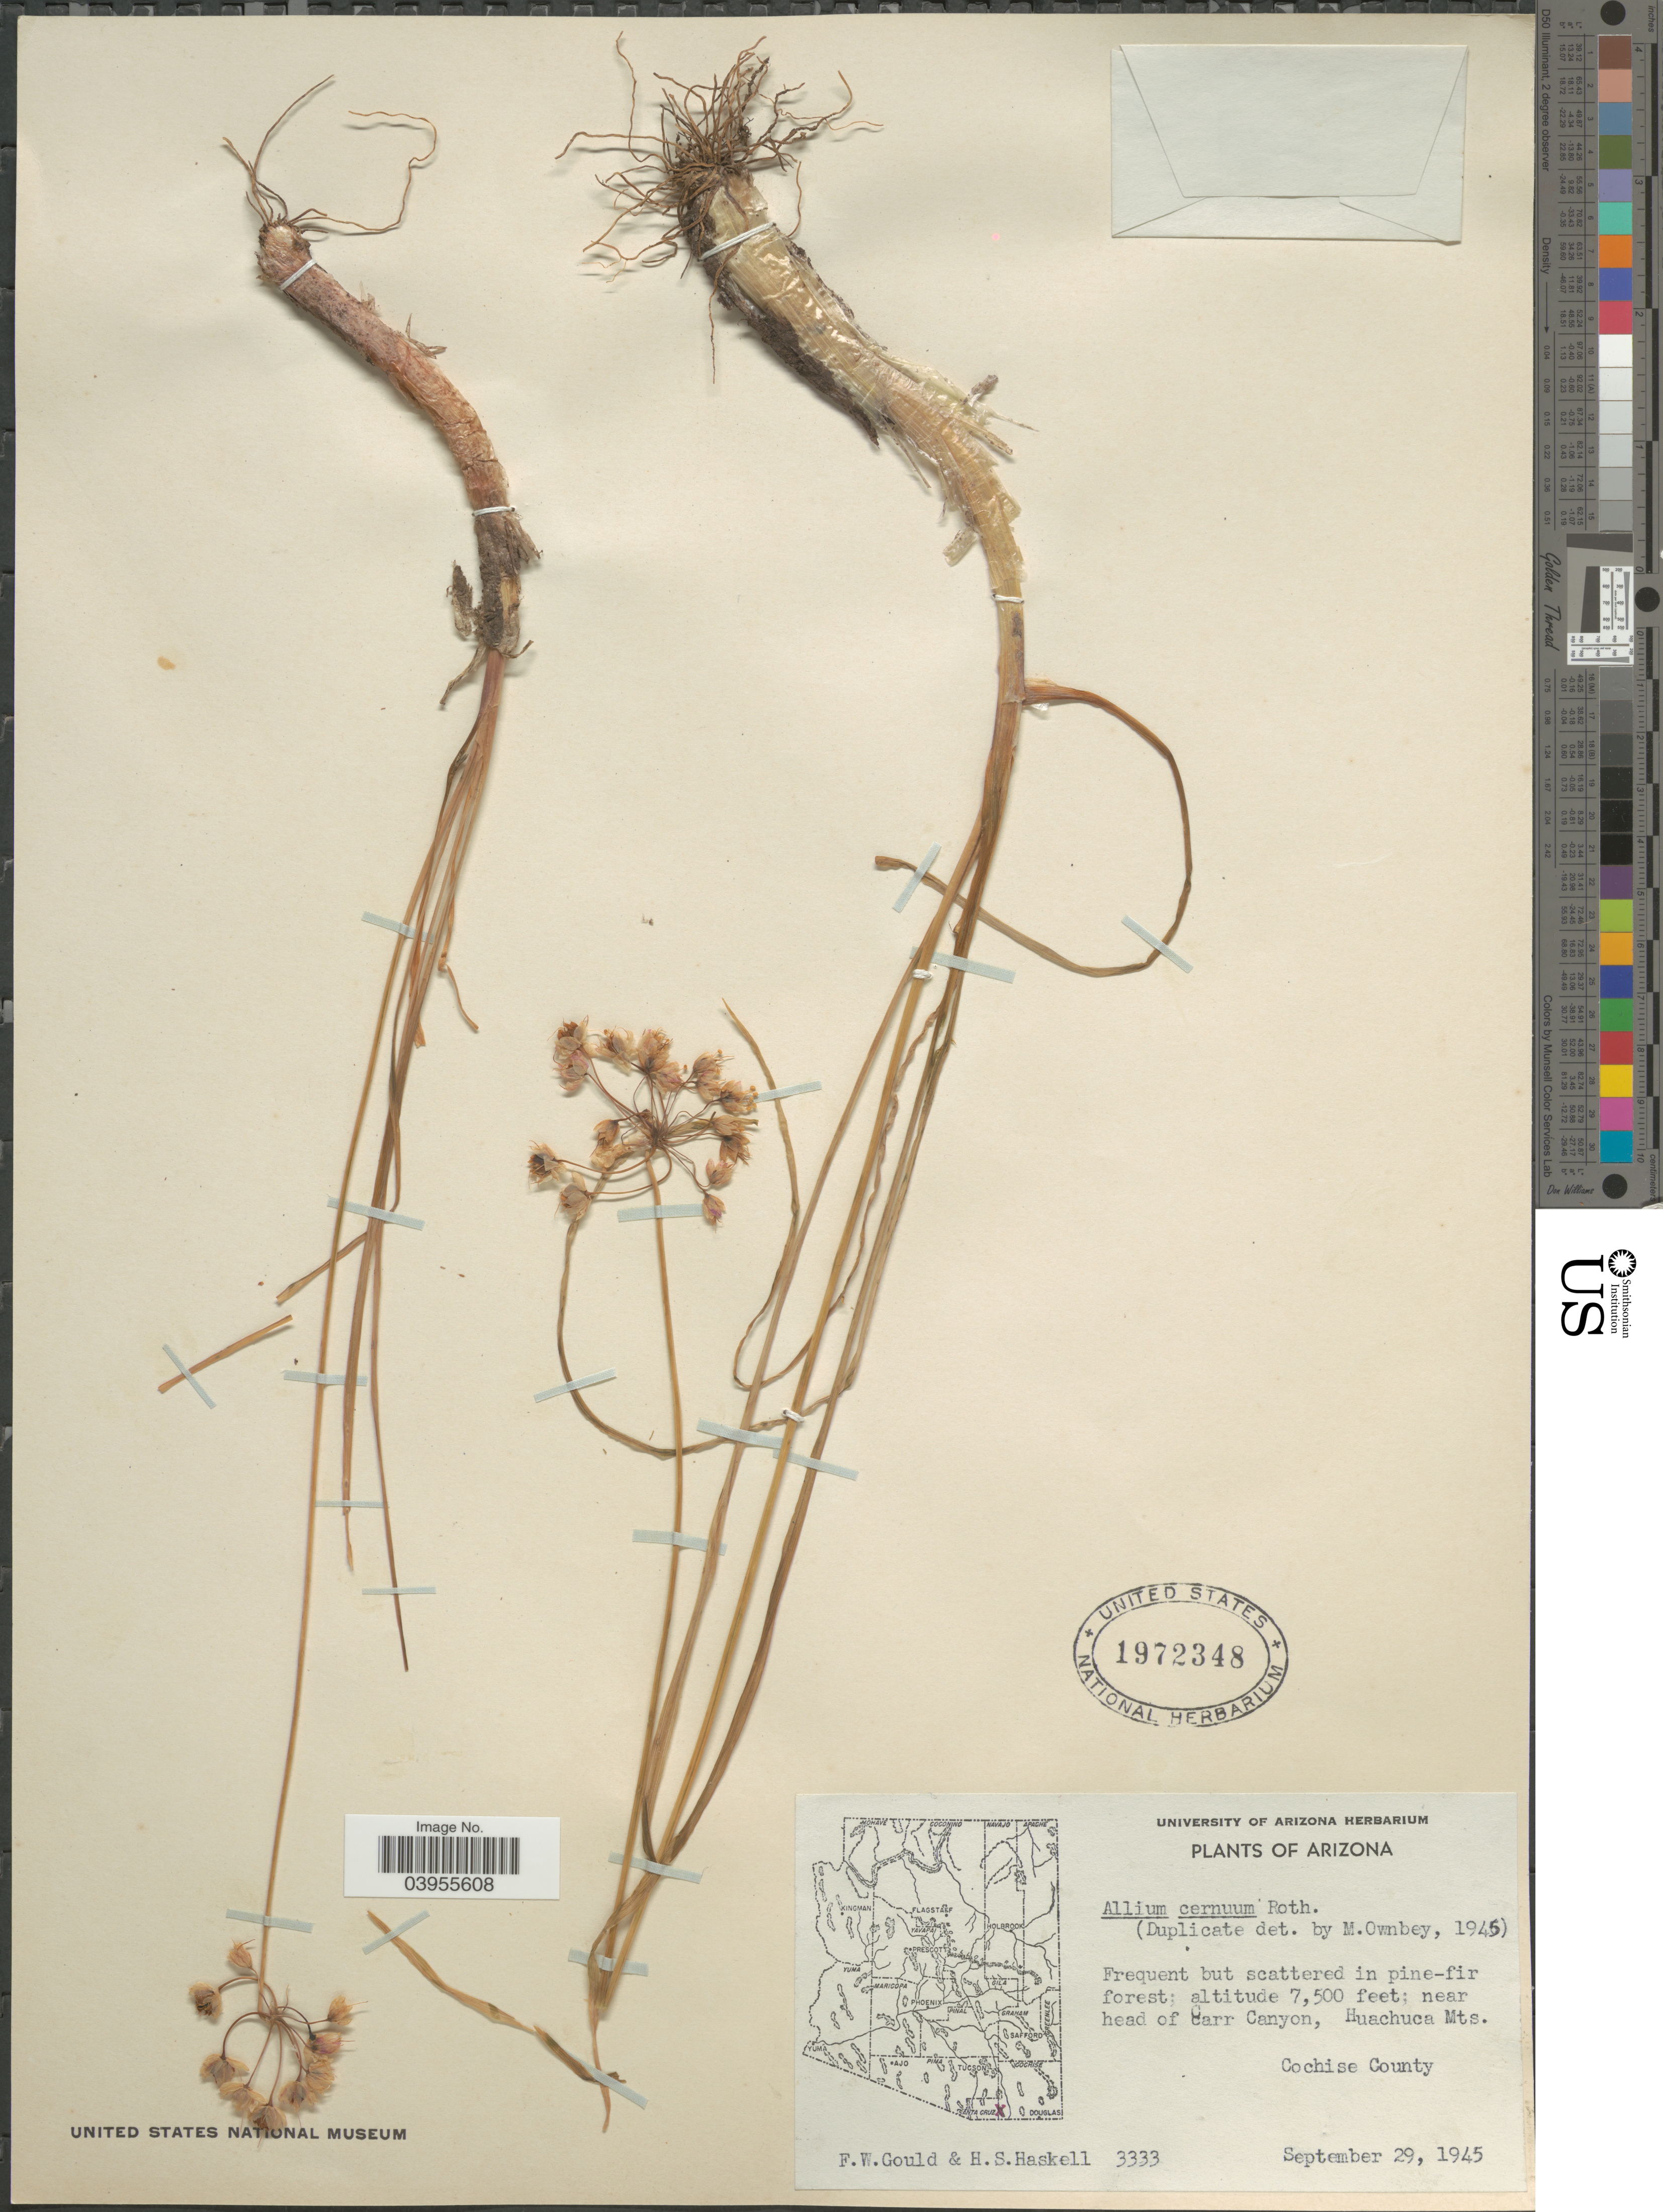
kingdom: Plantae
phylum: Tracheophyta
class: Liliopsida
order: Asparagales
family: Amaryllidaceae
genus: Allium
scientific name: Allium cernuum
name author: Roth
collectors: F. W. Gould & H. Haskell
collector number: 3333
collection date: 1945-09-29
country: United States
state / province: Arizona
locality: Near head of Carr Canyon, Huachuca Mts. Cochise County.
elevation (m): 2286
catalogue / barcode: US 1972348